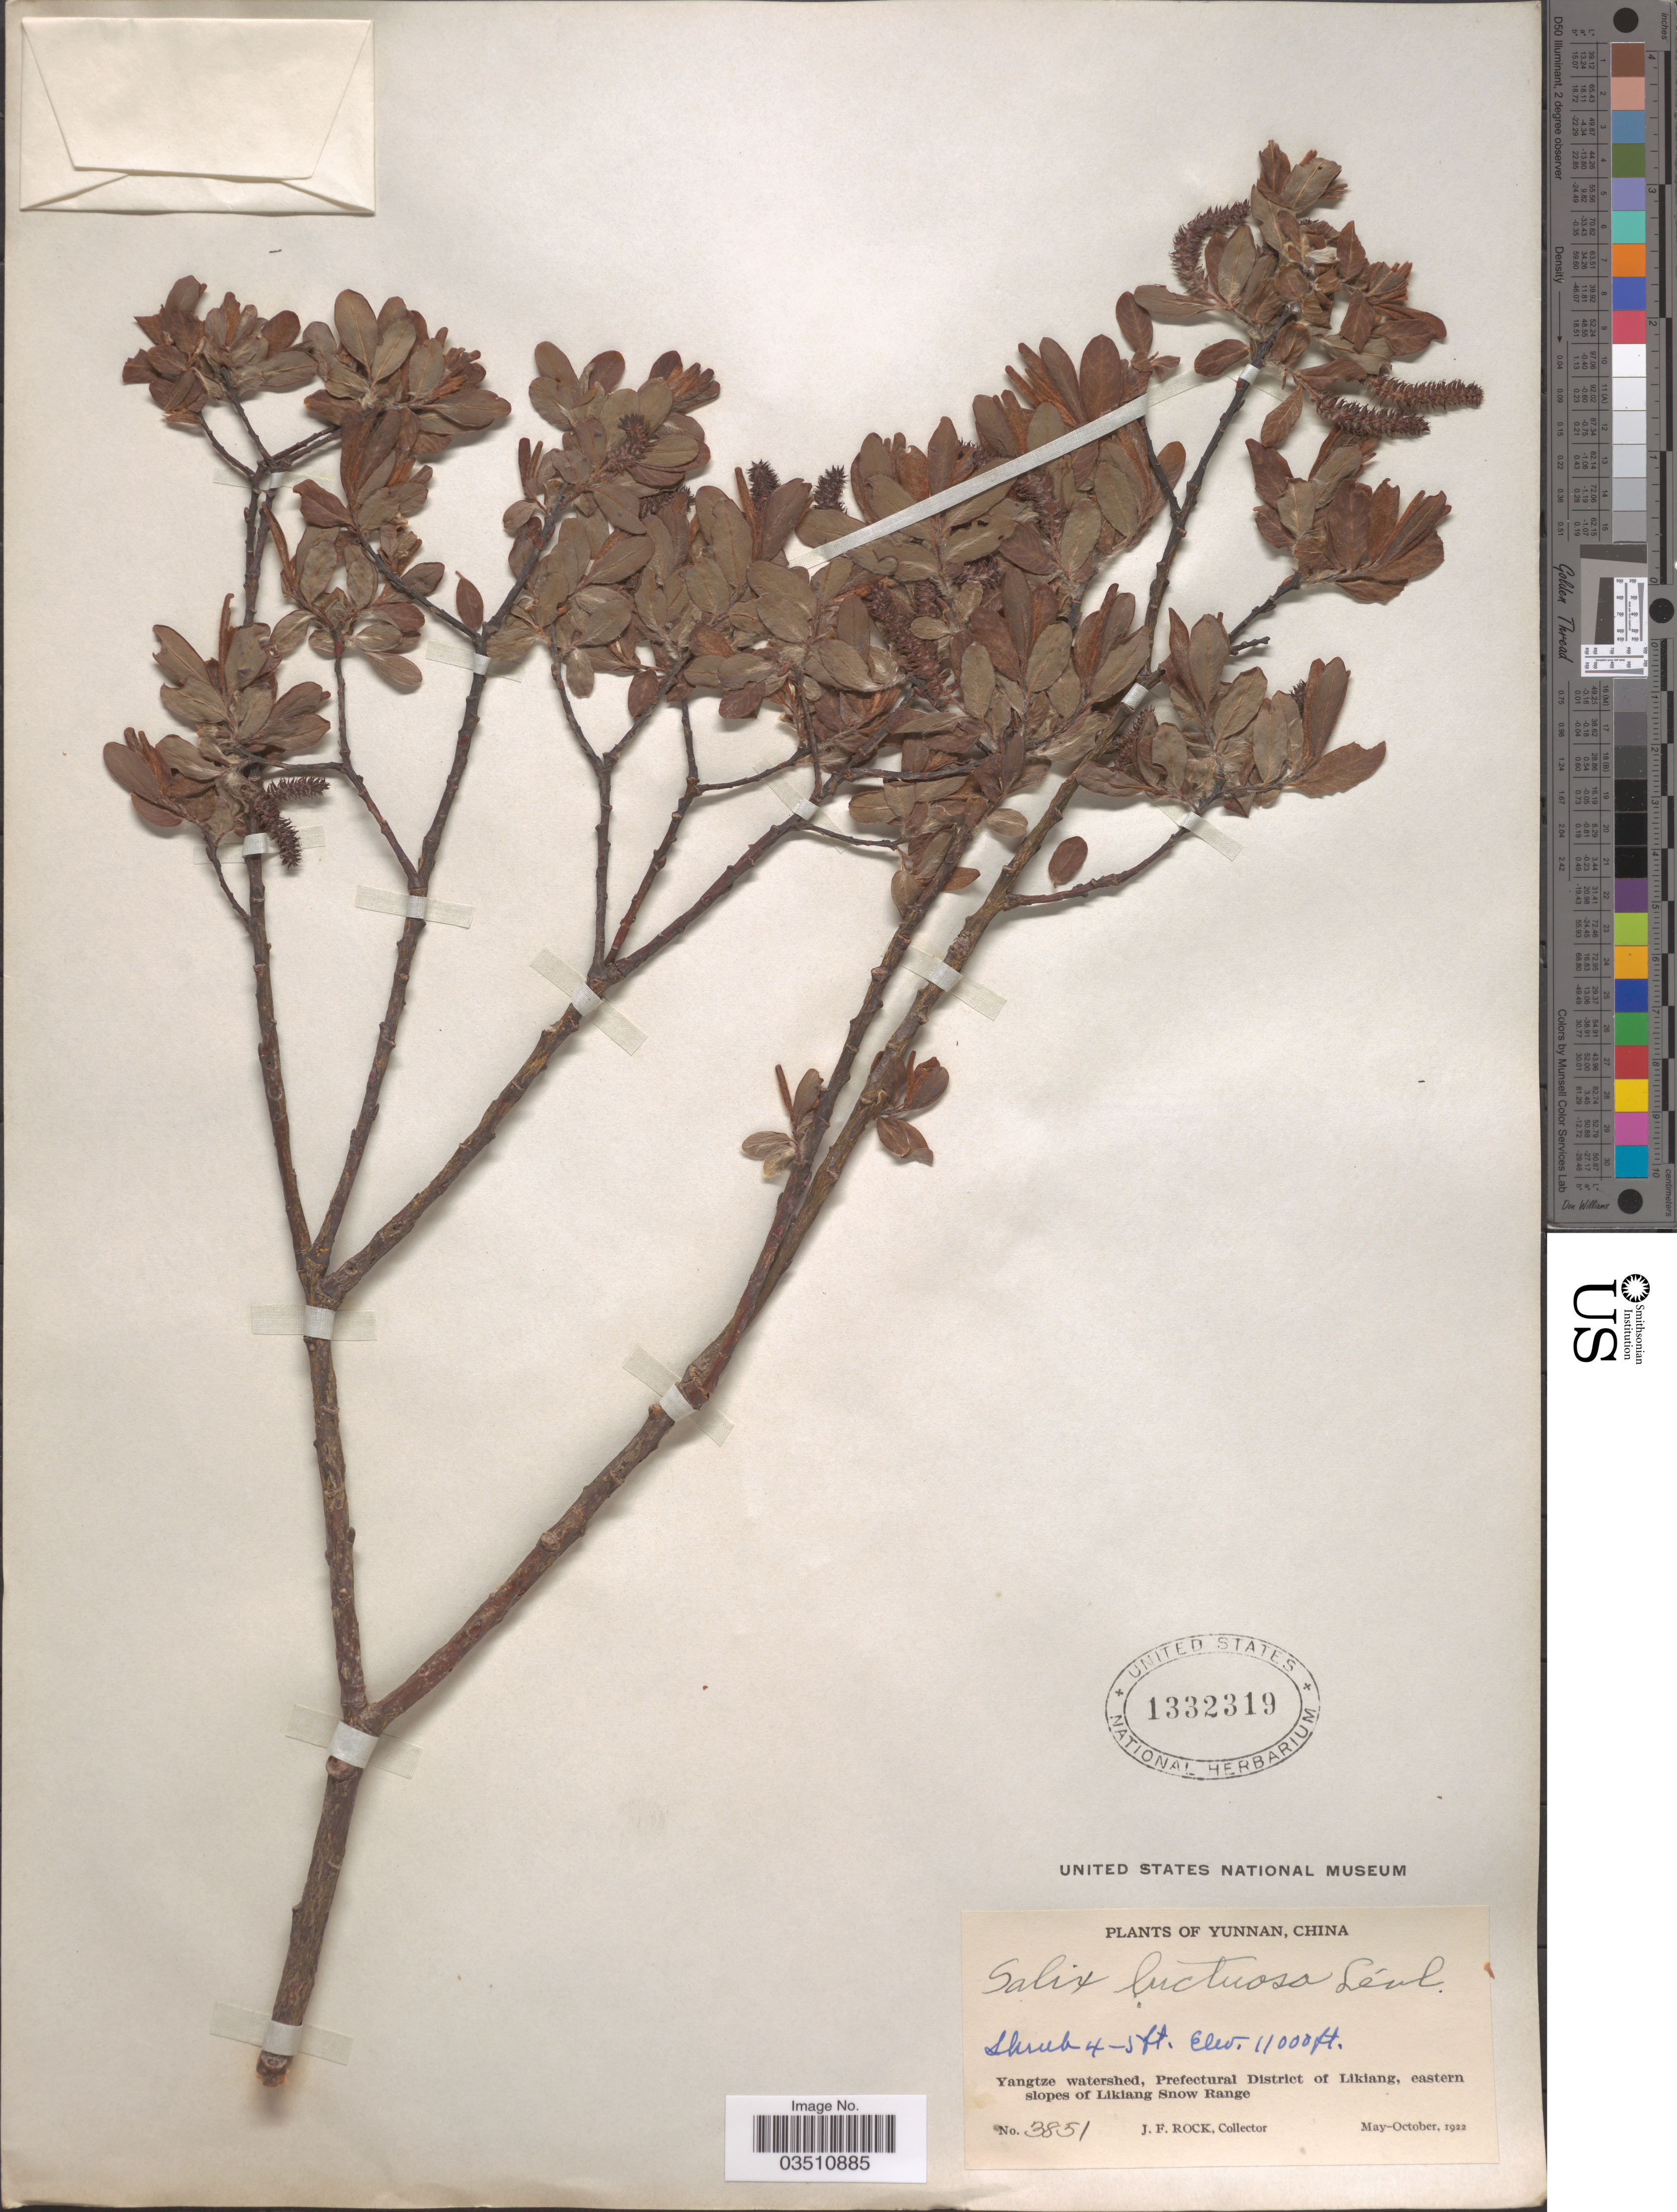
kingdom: Plantae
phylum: Tracheophyta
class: Magnoliopsida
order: Malpighiales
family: Salicaceae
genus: Salix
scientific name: Salix luctuosa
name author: H. Lév.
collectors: J. Rock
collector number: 3851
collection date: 1922-05/1922-10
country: China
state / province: Yunnan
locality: Yangtze watershed, Prefectural District of Likiang, eastern slopes of Likiang Snow Range.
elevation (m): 3353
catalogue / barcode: US 1332319